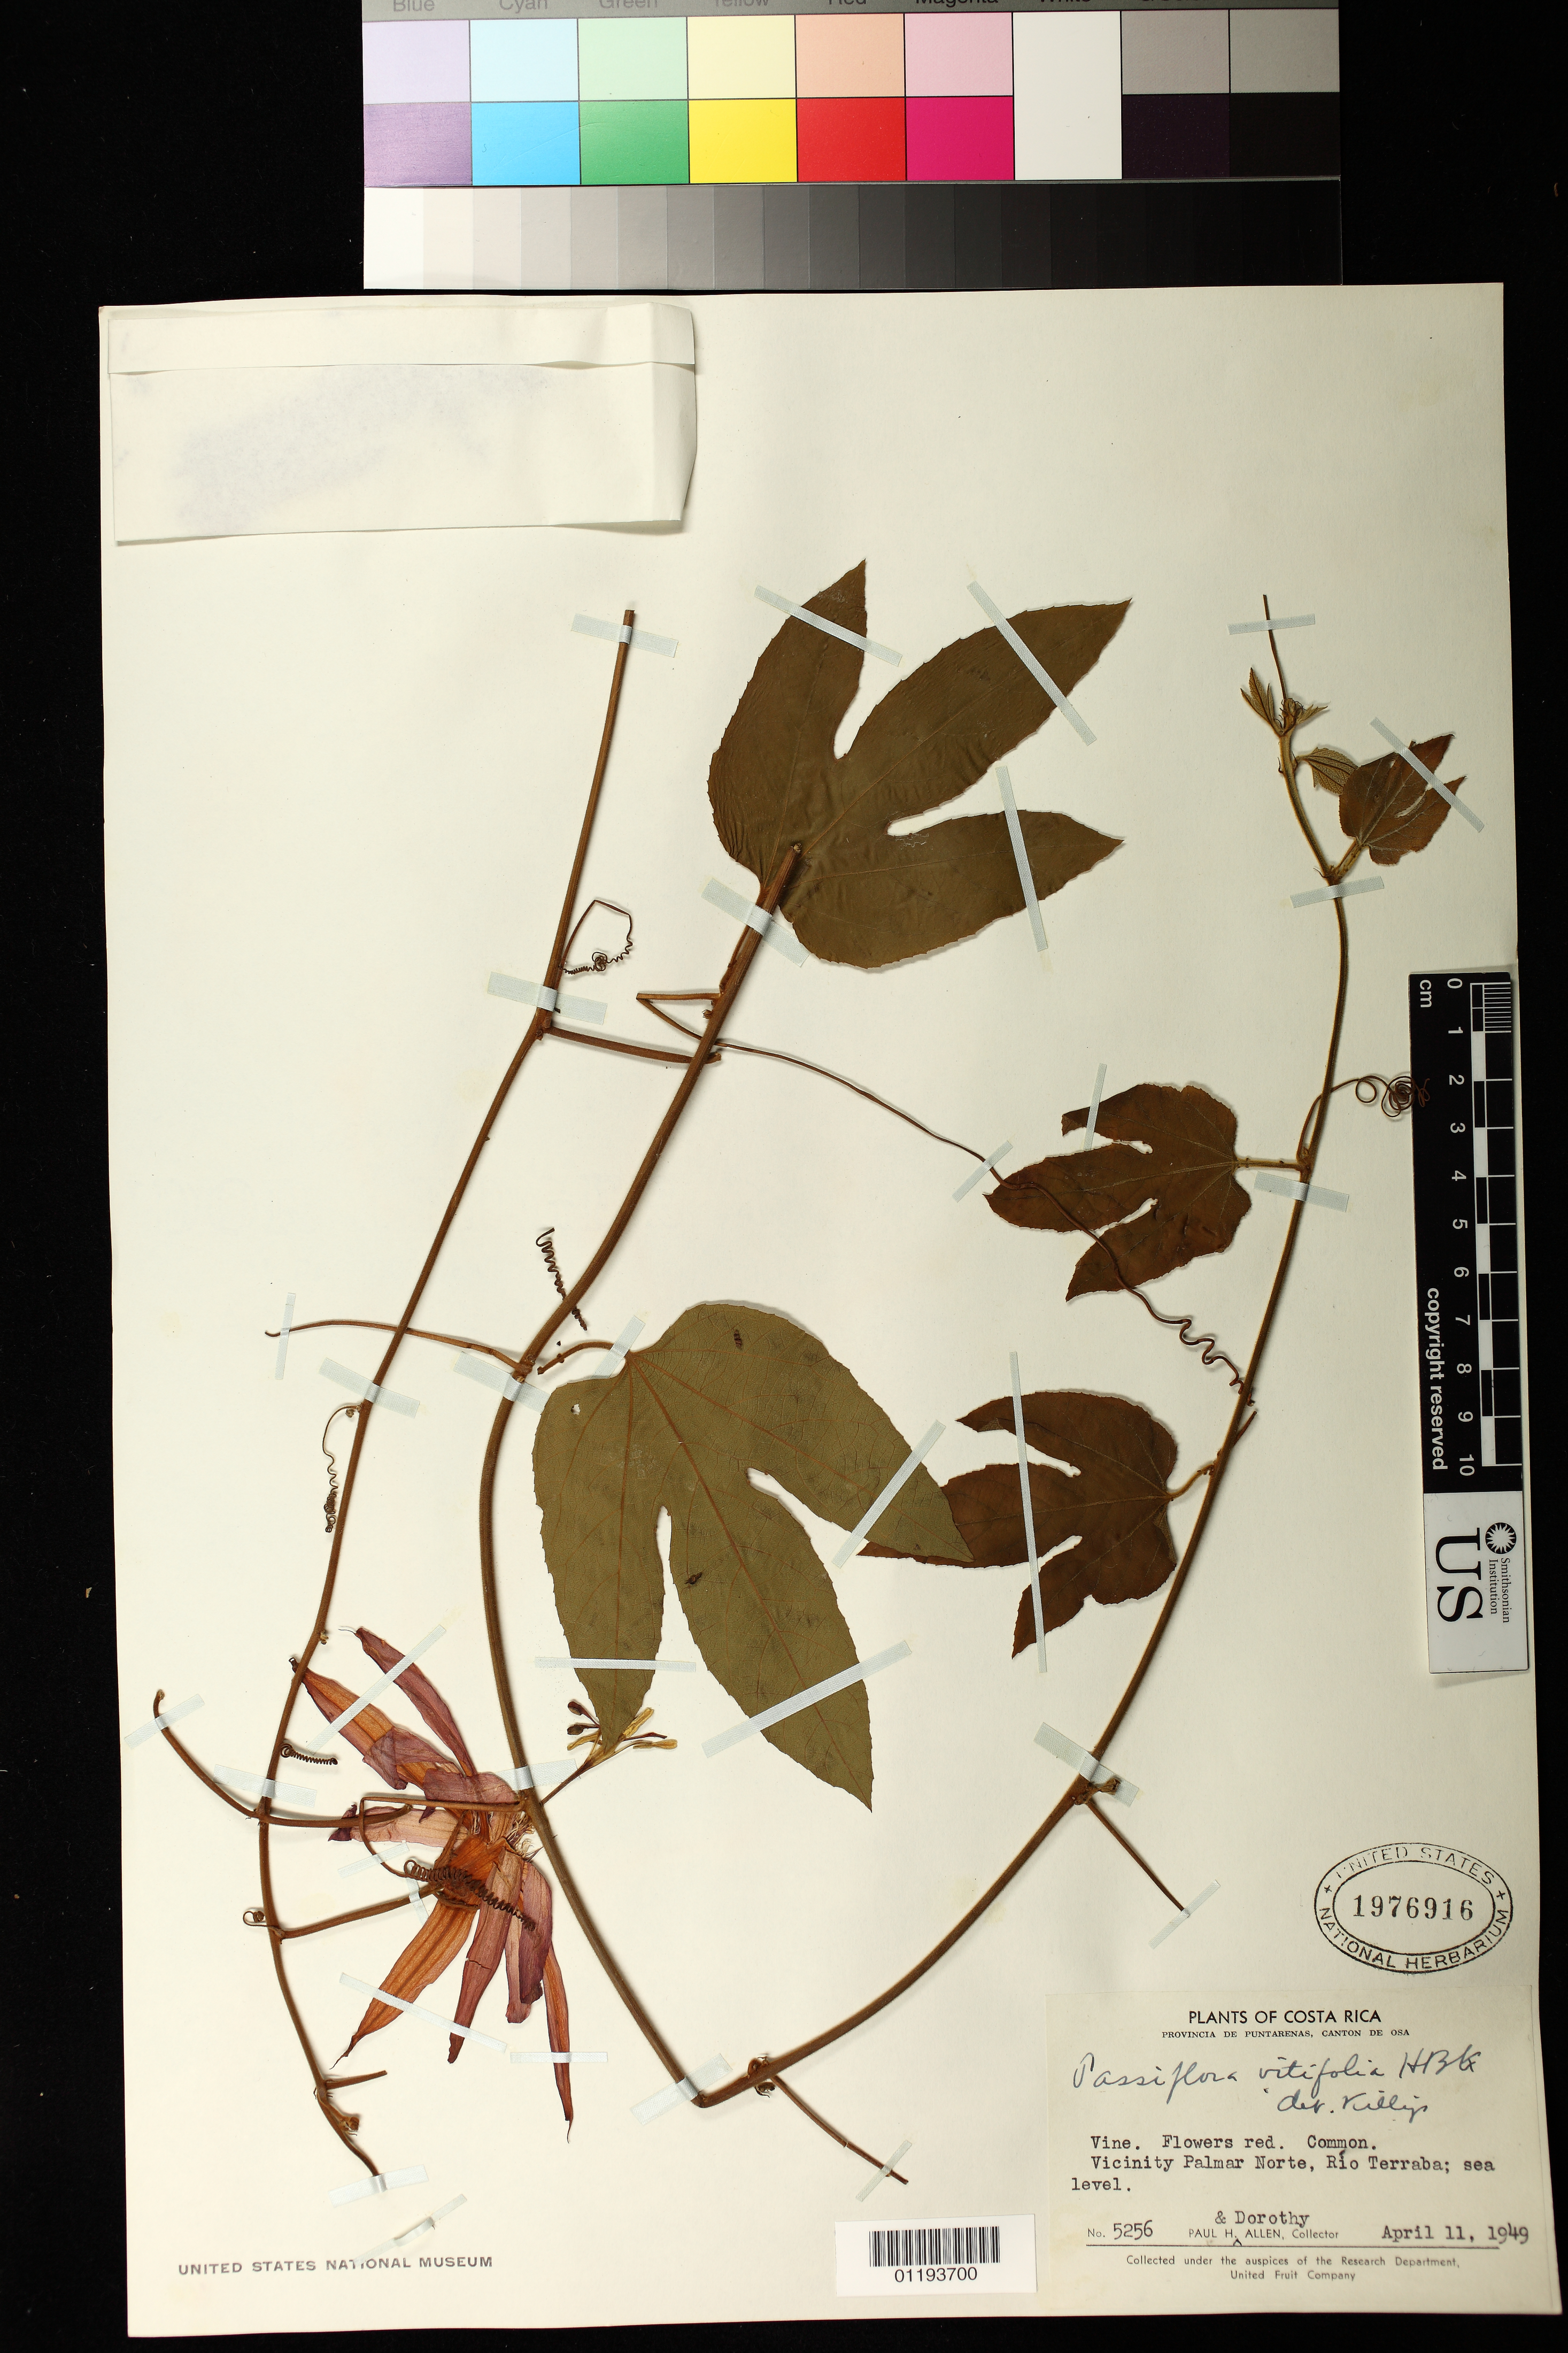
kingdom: Plantae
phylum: Tracheophyta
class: Magnoliopsida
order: Malpighiales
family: Passifloraceae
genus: Passiflora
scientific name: Passiflora vitifolia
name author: Kunth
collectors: P. H. Allen & D. O. Allen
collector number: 5256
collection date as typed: Apr 11 1949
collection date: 1949-04-11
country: Costa Rica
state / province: Puntarenas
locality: Canton De Osa, Vicinity of Palmar Norte, Rio Terraba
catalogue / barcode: US 1976916